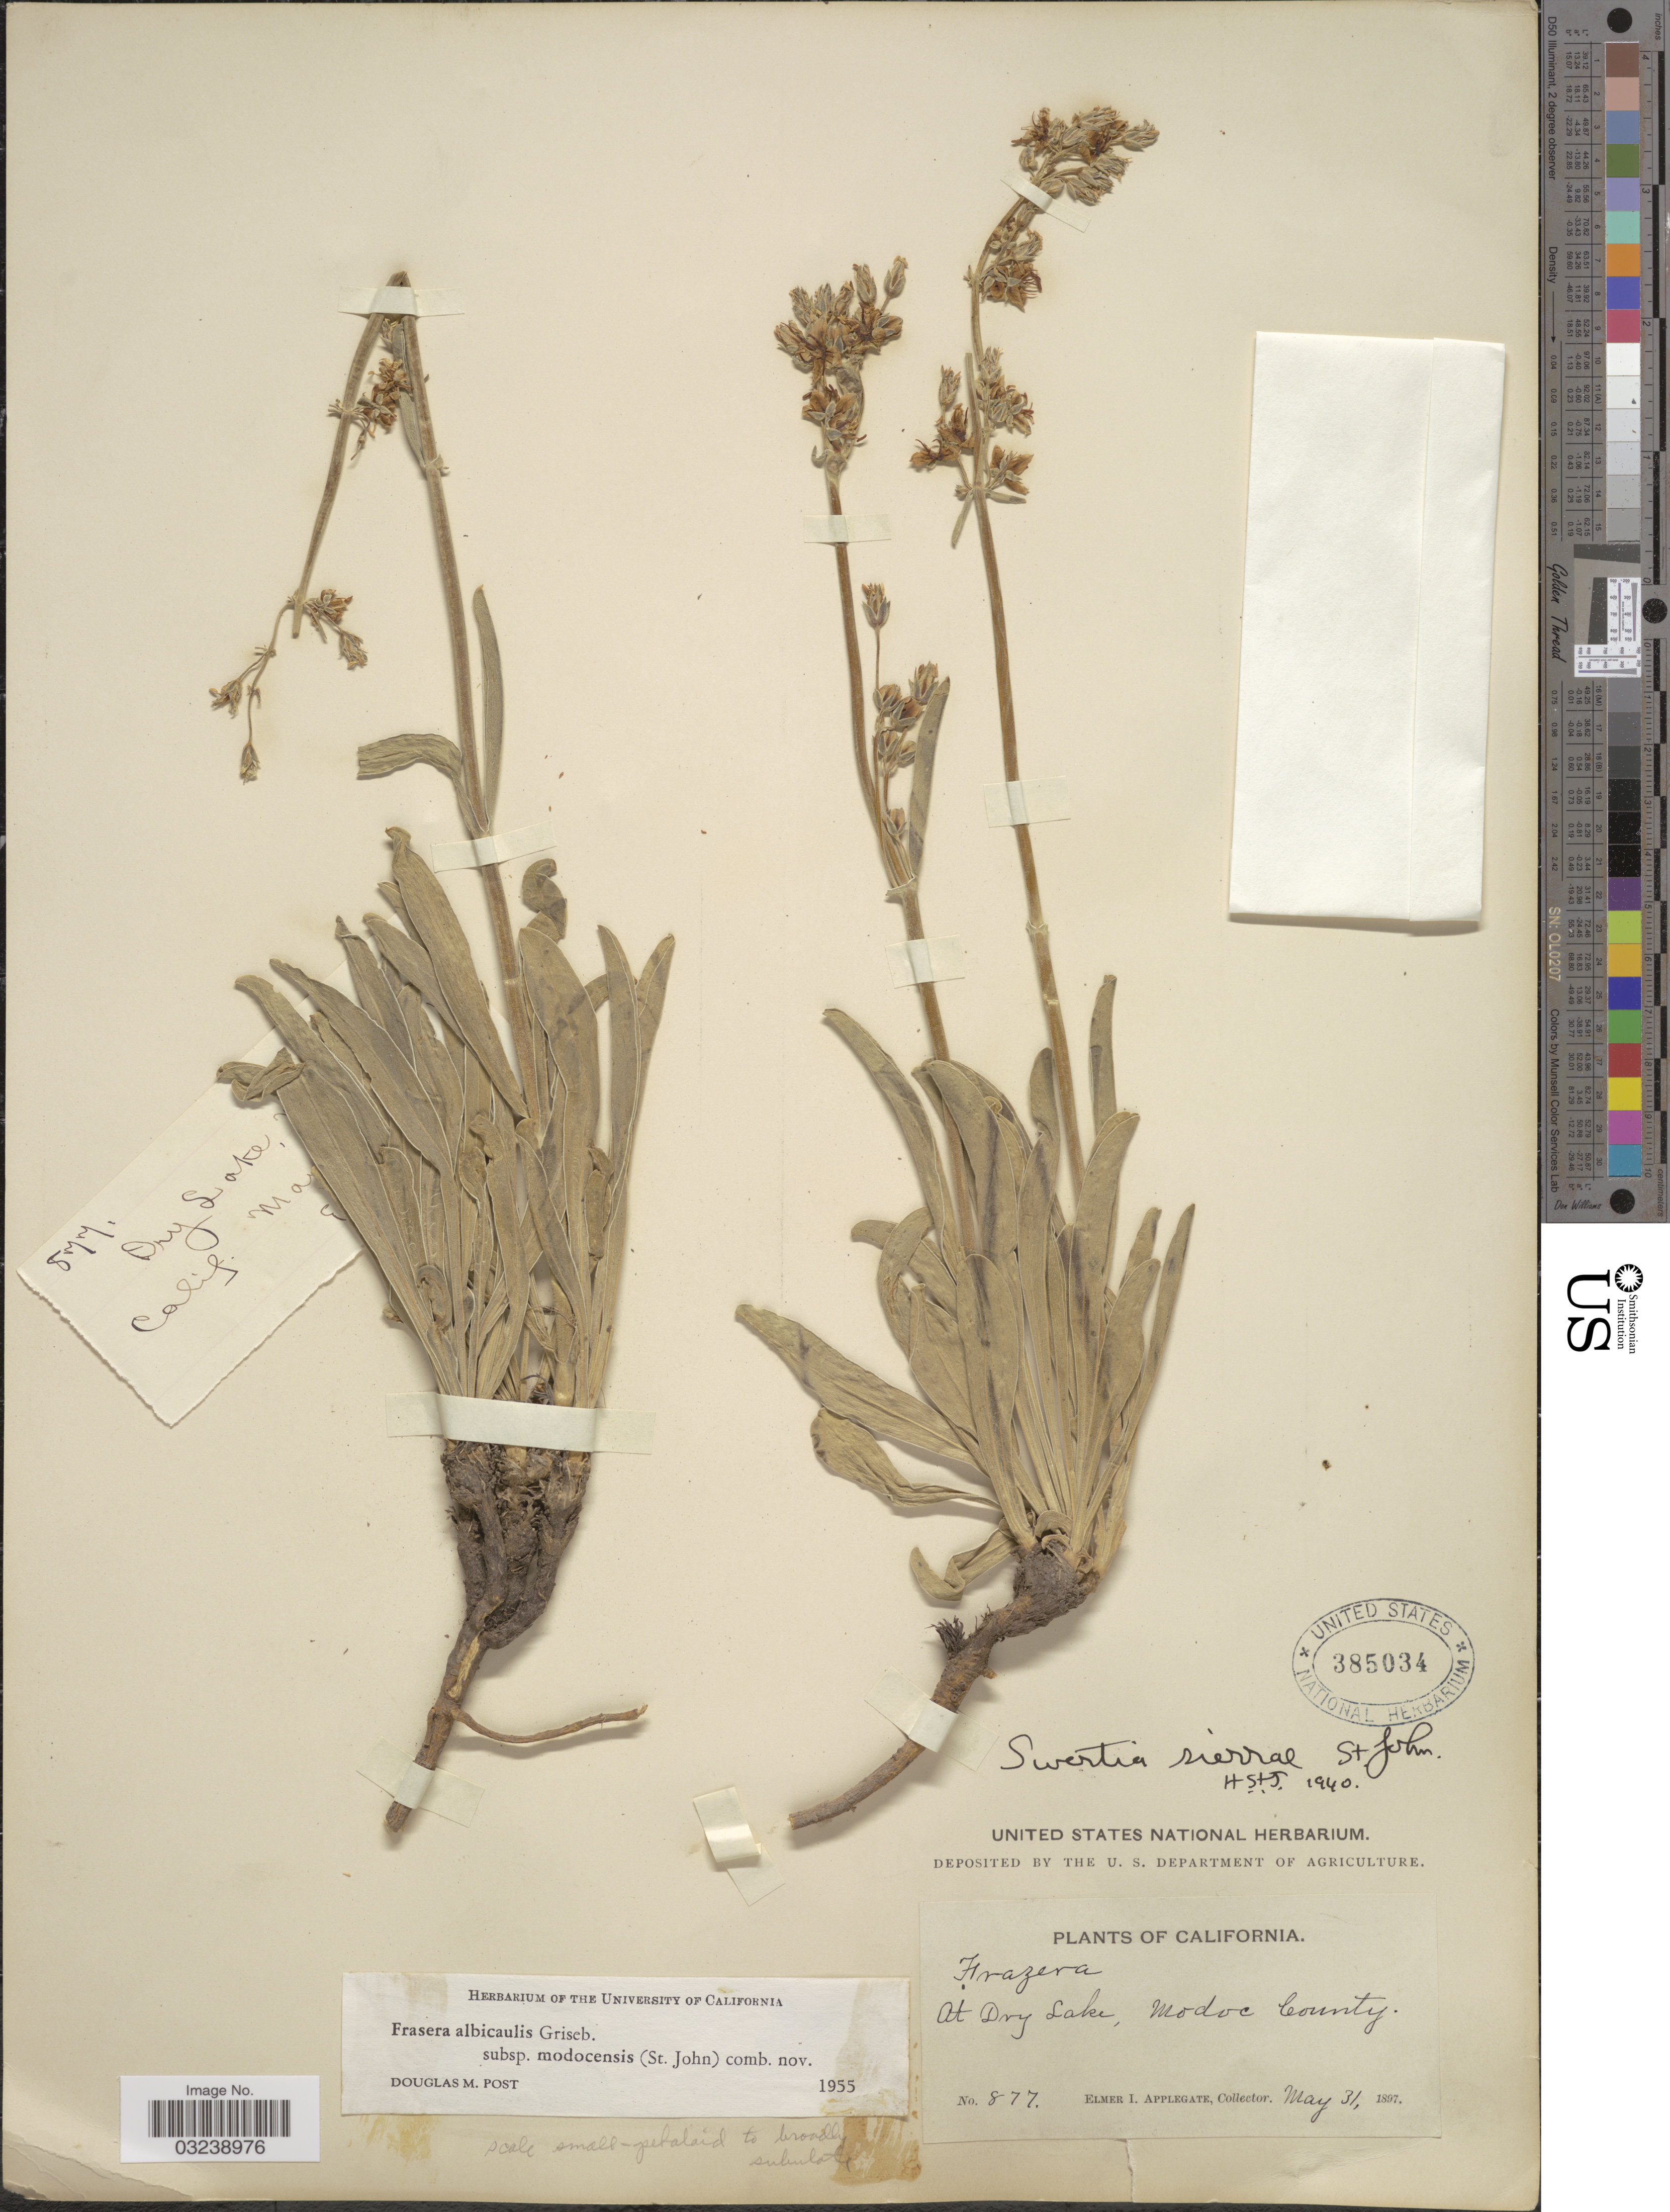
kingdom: Plantae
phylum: Tracheophyta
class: Magnoliopsida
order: Gentianales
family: Gentianaceae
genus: Frasera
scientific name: Frasera albicaulis var. modocensis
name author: (N.H. Holmgren) H. St. John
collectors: E. I. Applegate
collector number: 877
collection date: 1897-05-31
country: United States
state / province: California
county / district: Modoc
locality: Dry Lake, Modoc County.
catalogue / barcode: US 385034